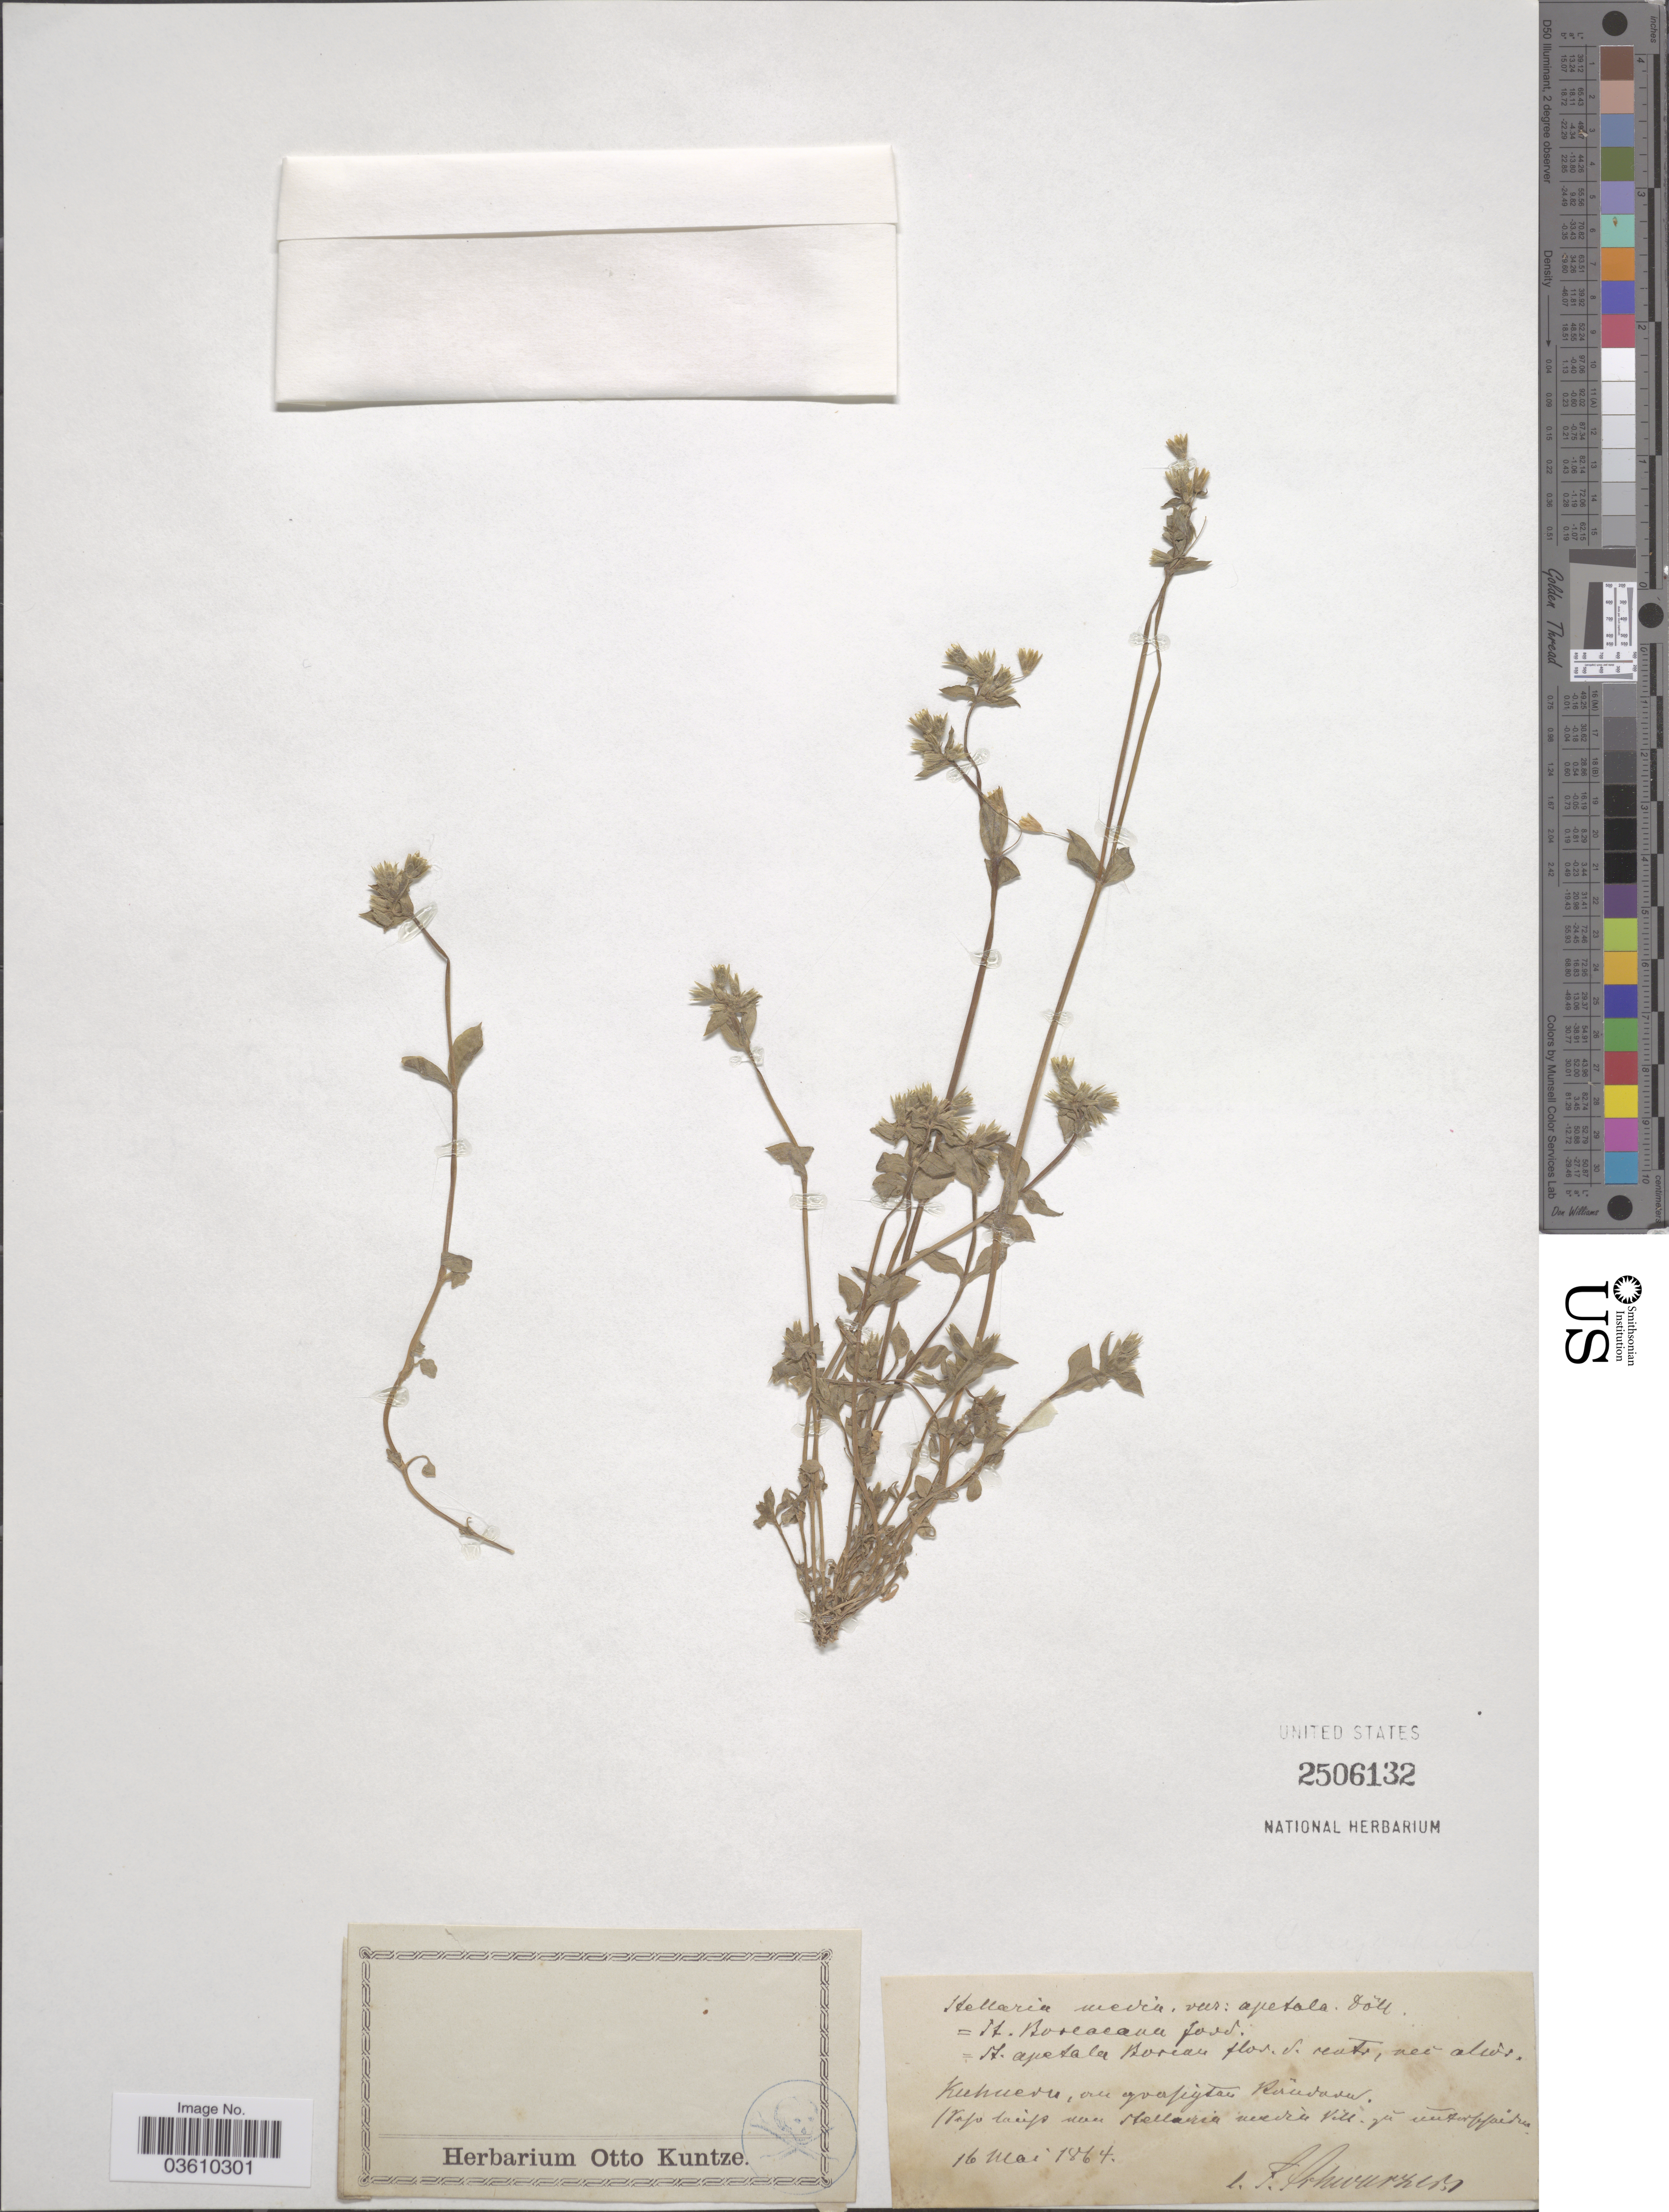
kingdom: Plantae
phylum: Tracheophyta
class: Magnoliopsida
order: Caryophyllales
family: Caryophyllaceae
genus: Stellaria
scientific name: Stellaria media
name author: (L.) Vill.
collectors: F. Schwarzer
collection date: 1864-05-16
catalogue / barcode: US 2506132